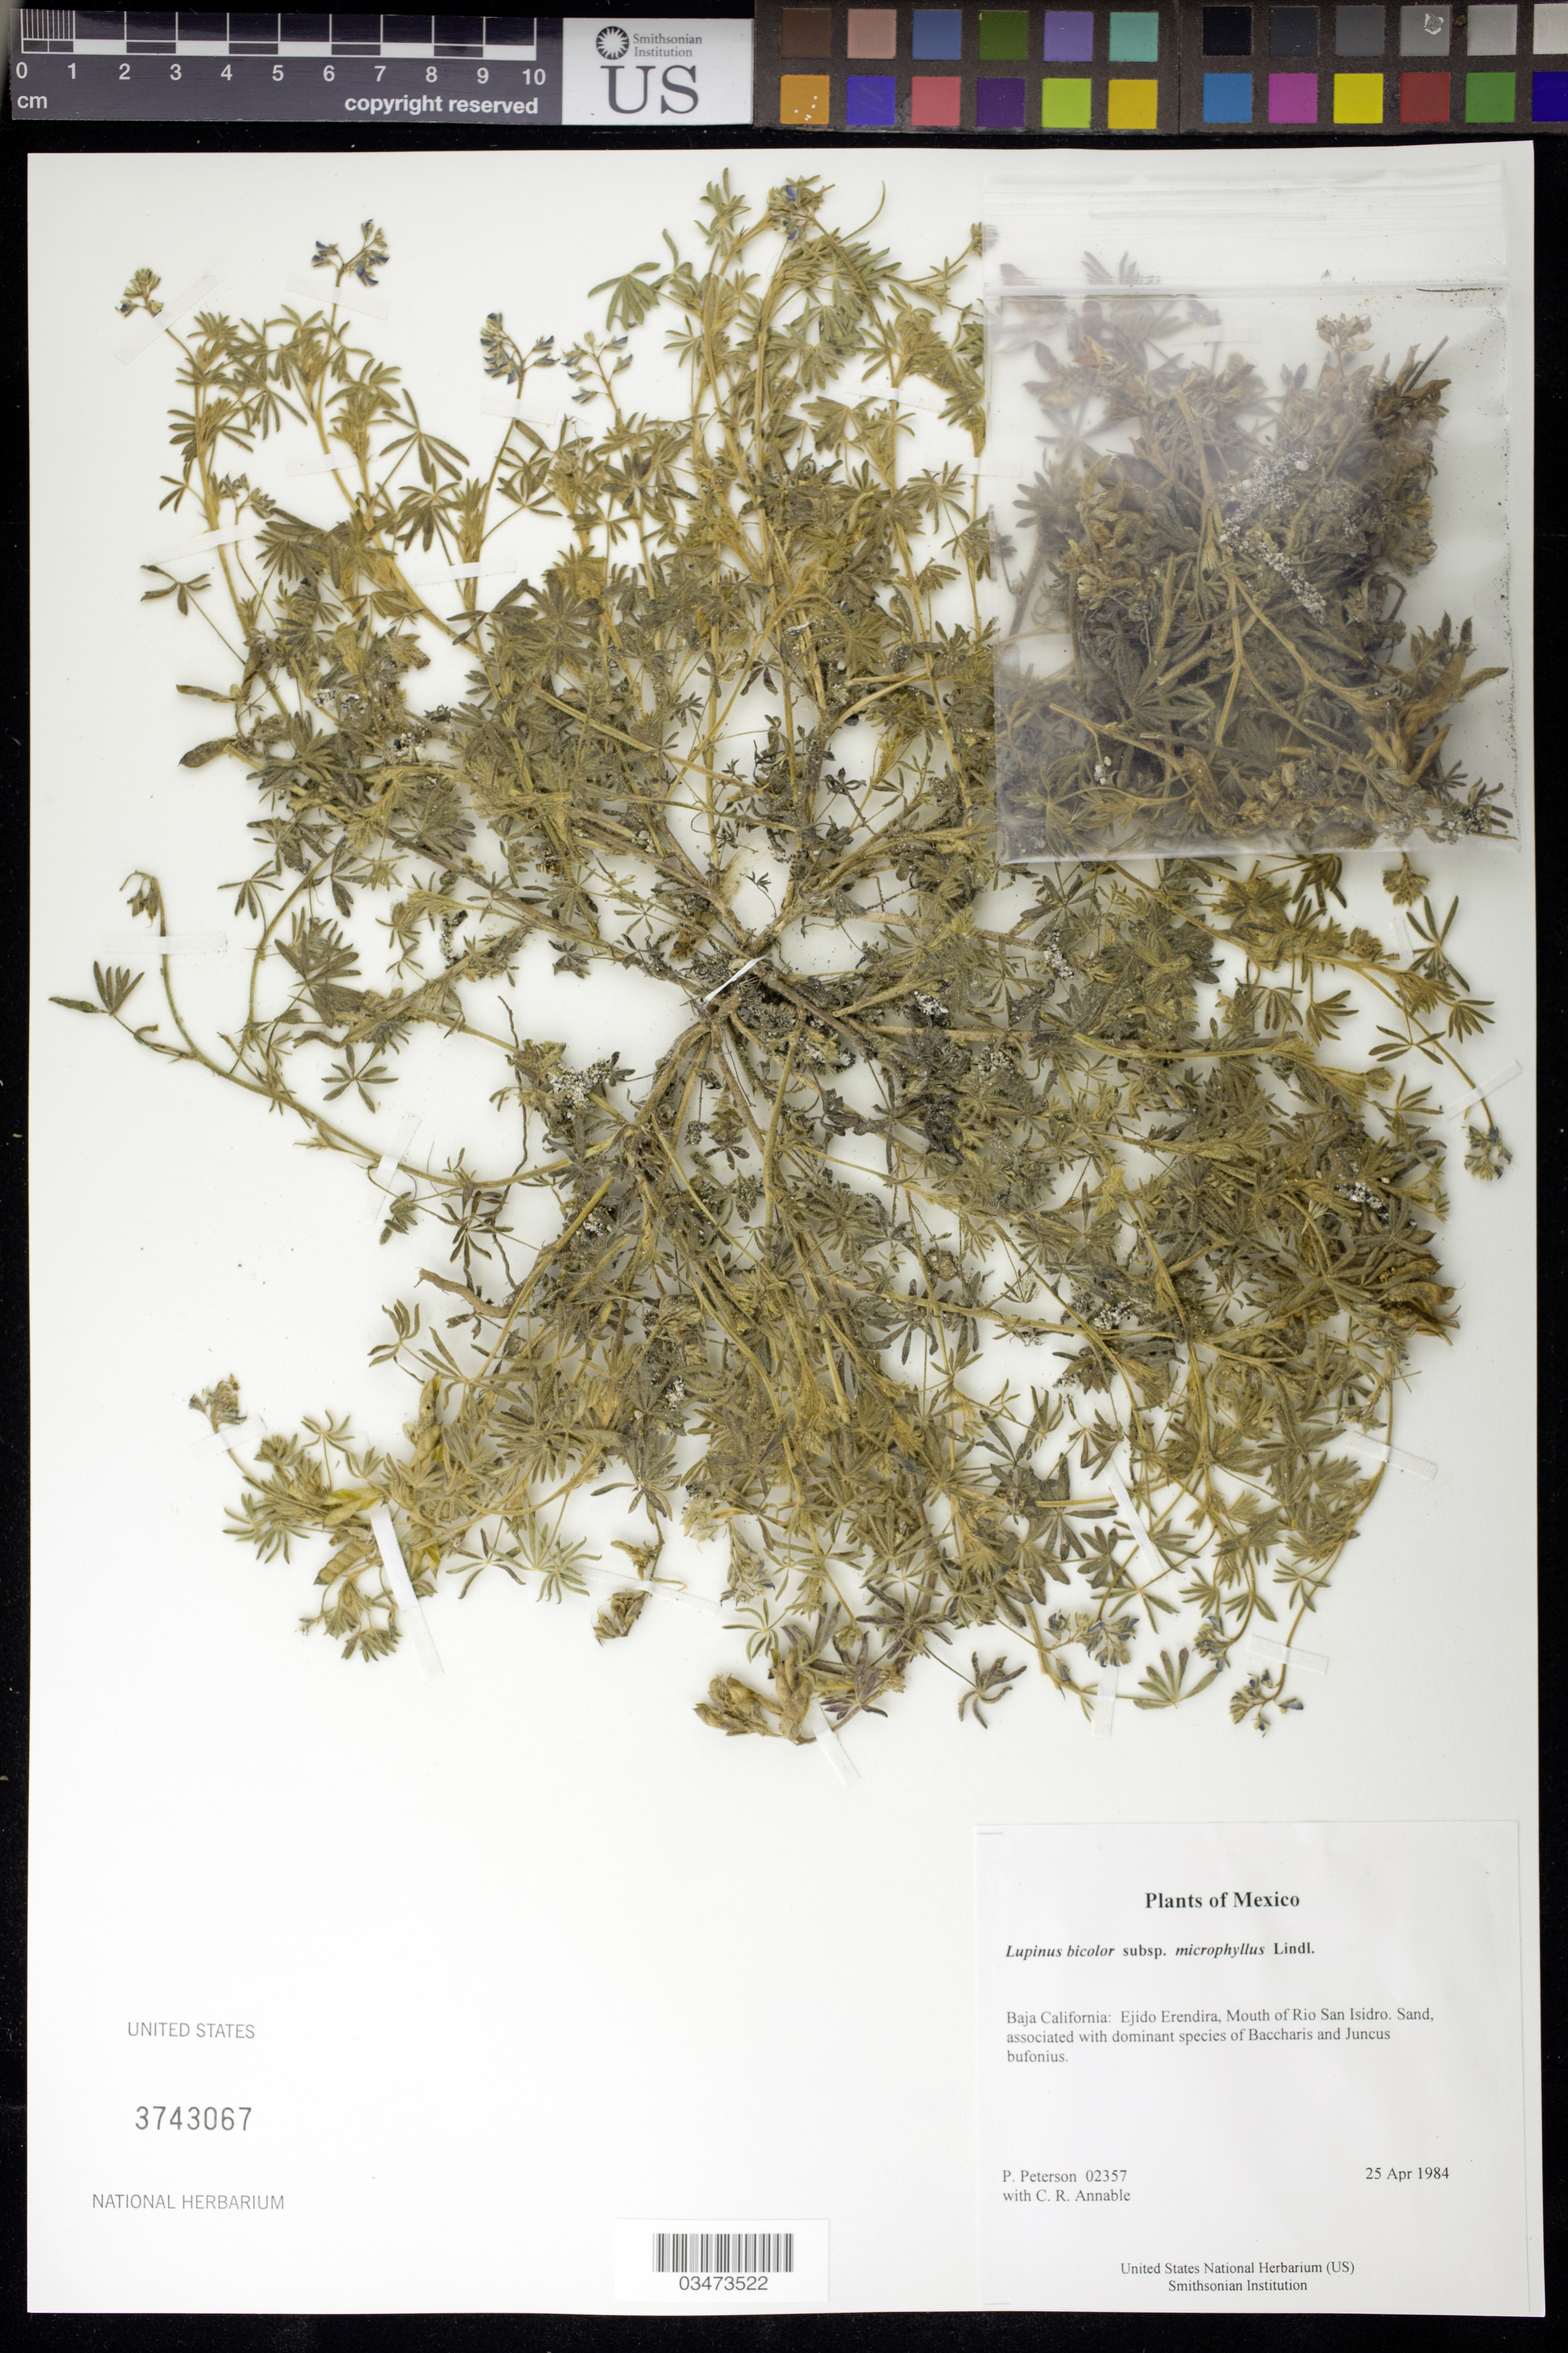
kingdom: Plantae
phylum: Tracheophyta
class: Magnoliopsida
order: Fabales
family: Fabaceae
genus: Lupinus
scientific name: Lupinus bicolor subsp. microphyllus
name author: Lindl.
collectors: P. M. Peterson & C. R. Annable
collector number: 02357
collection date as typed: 25 Apr 1984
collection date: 1984-04-25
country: Mexico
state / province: Baja California Norte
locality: Ejido Erendira, Mouth of Rio San Isidro.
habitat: Sand, associated with dominant species of Baccharis and Juncus bufonius.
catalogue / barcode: US 3743067